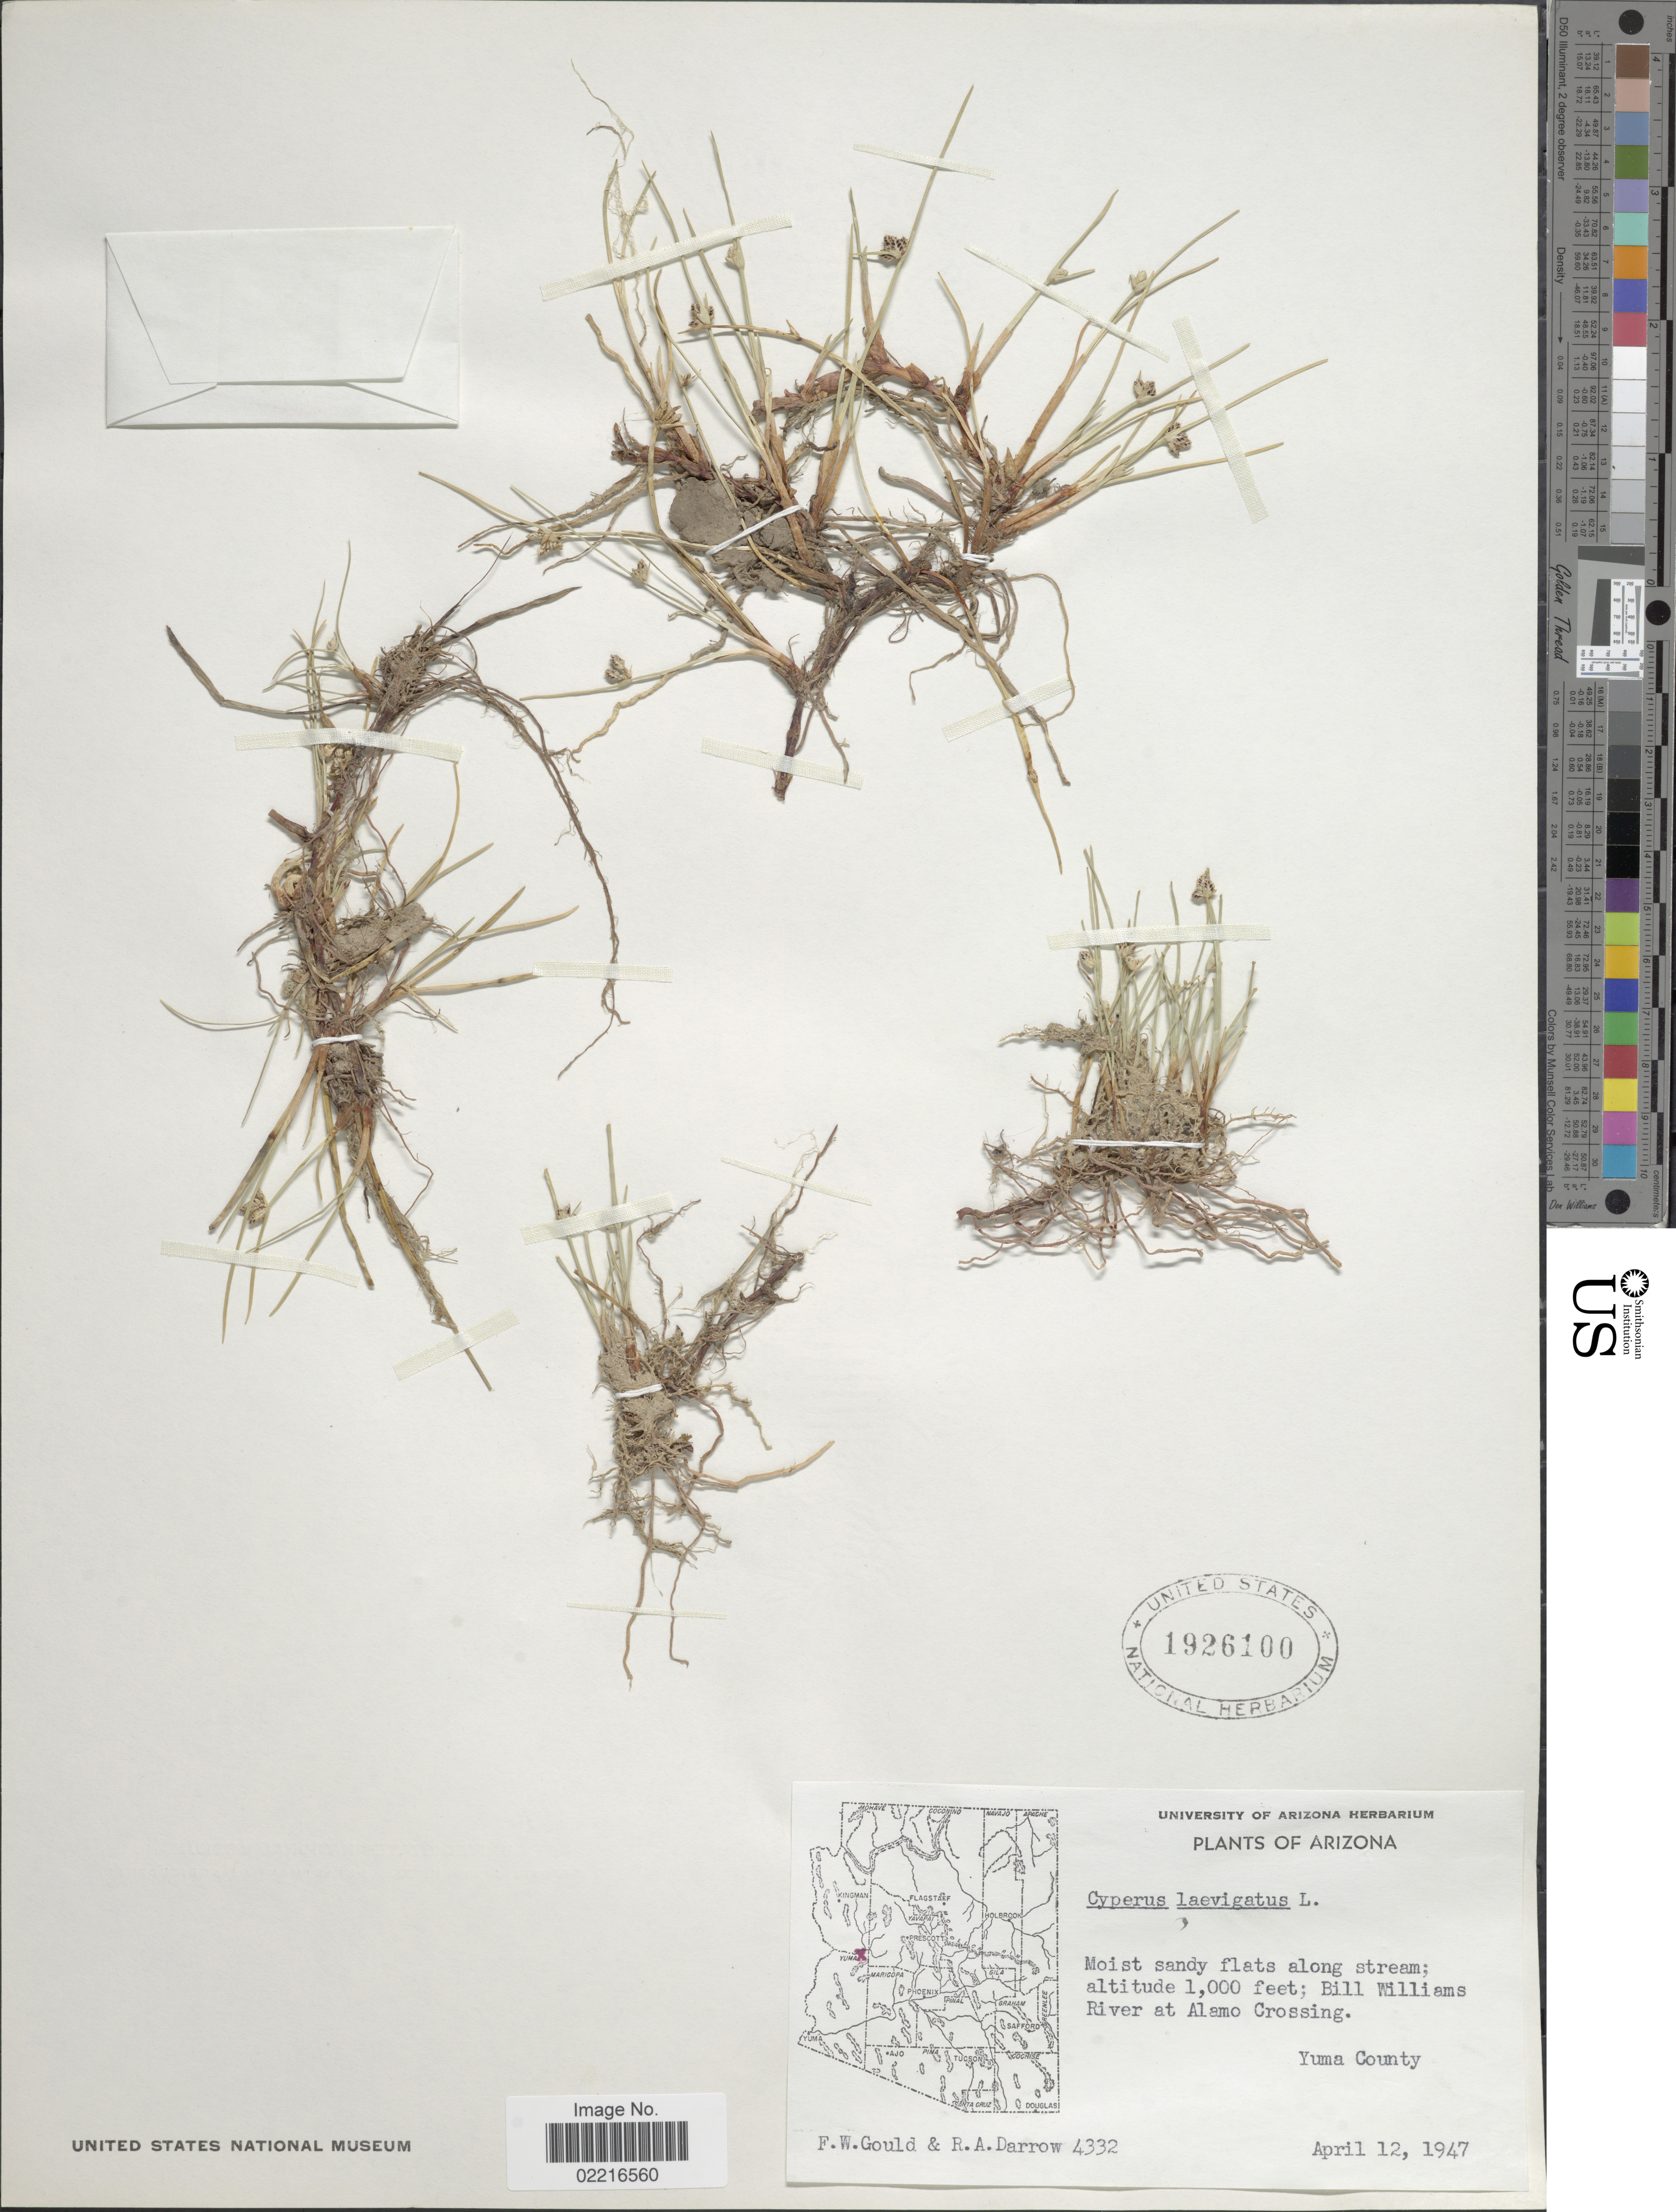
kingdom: Plantae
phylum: Tracheophyta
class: Liliopsida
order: Poales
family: Cyperaceae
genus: Cyperus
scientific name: Cyperus laevigatus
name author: L.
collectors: F. W. Gould & R. A. Darrow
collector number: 4332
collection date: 1947-04-12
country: United States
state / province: Arizona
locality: Bill Williams River at Alamo Crossing, Yuma County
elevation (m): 305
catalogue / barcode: US 1926100